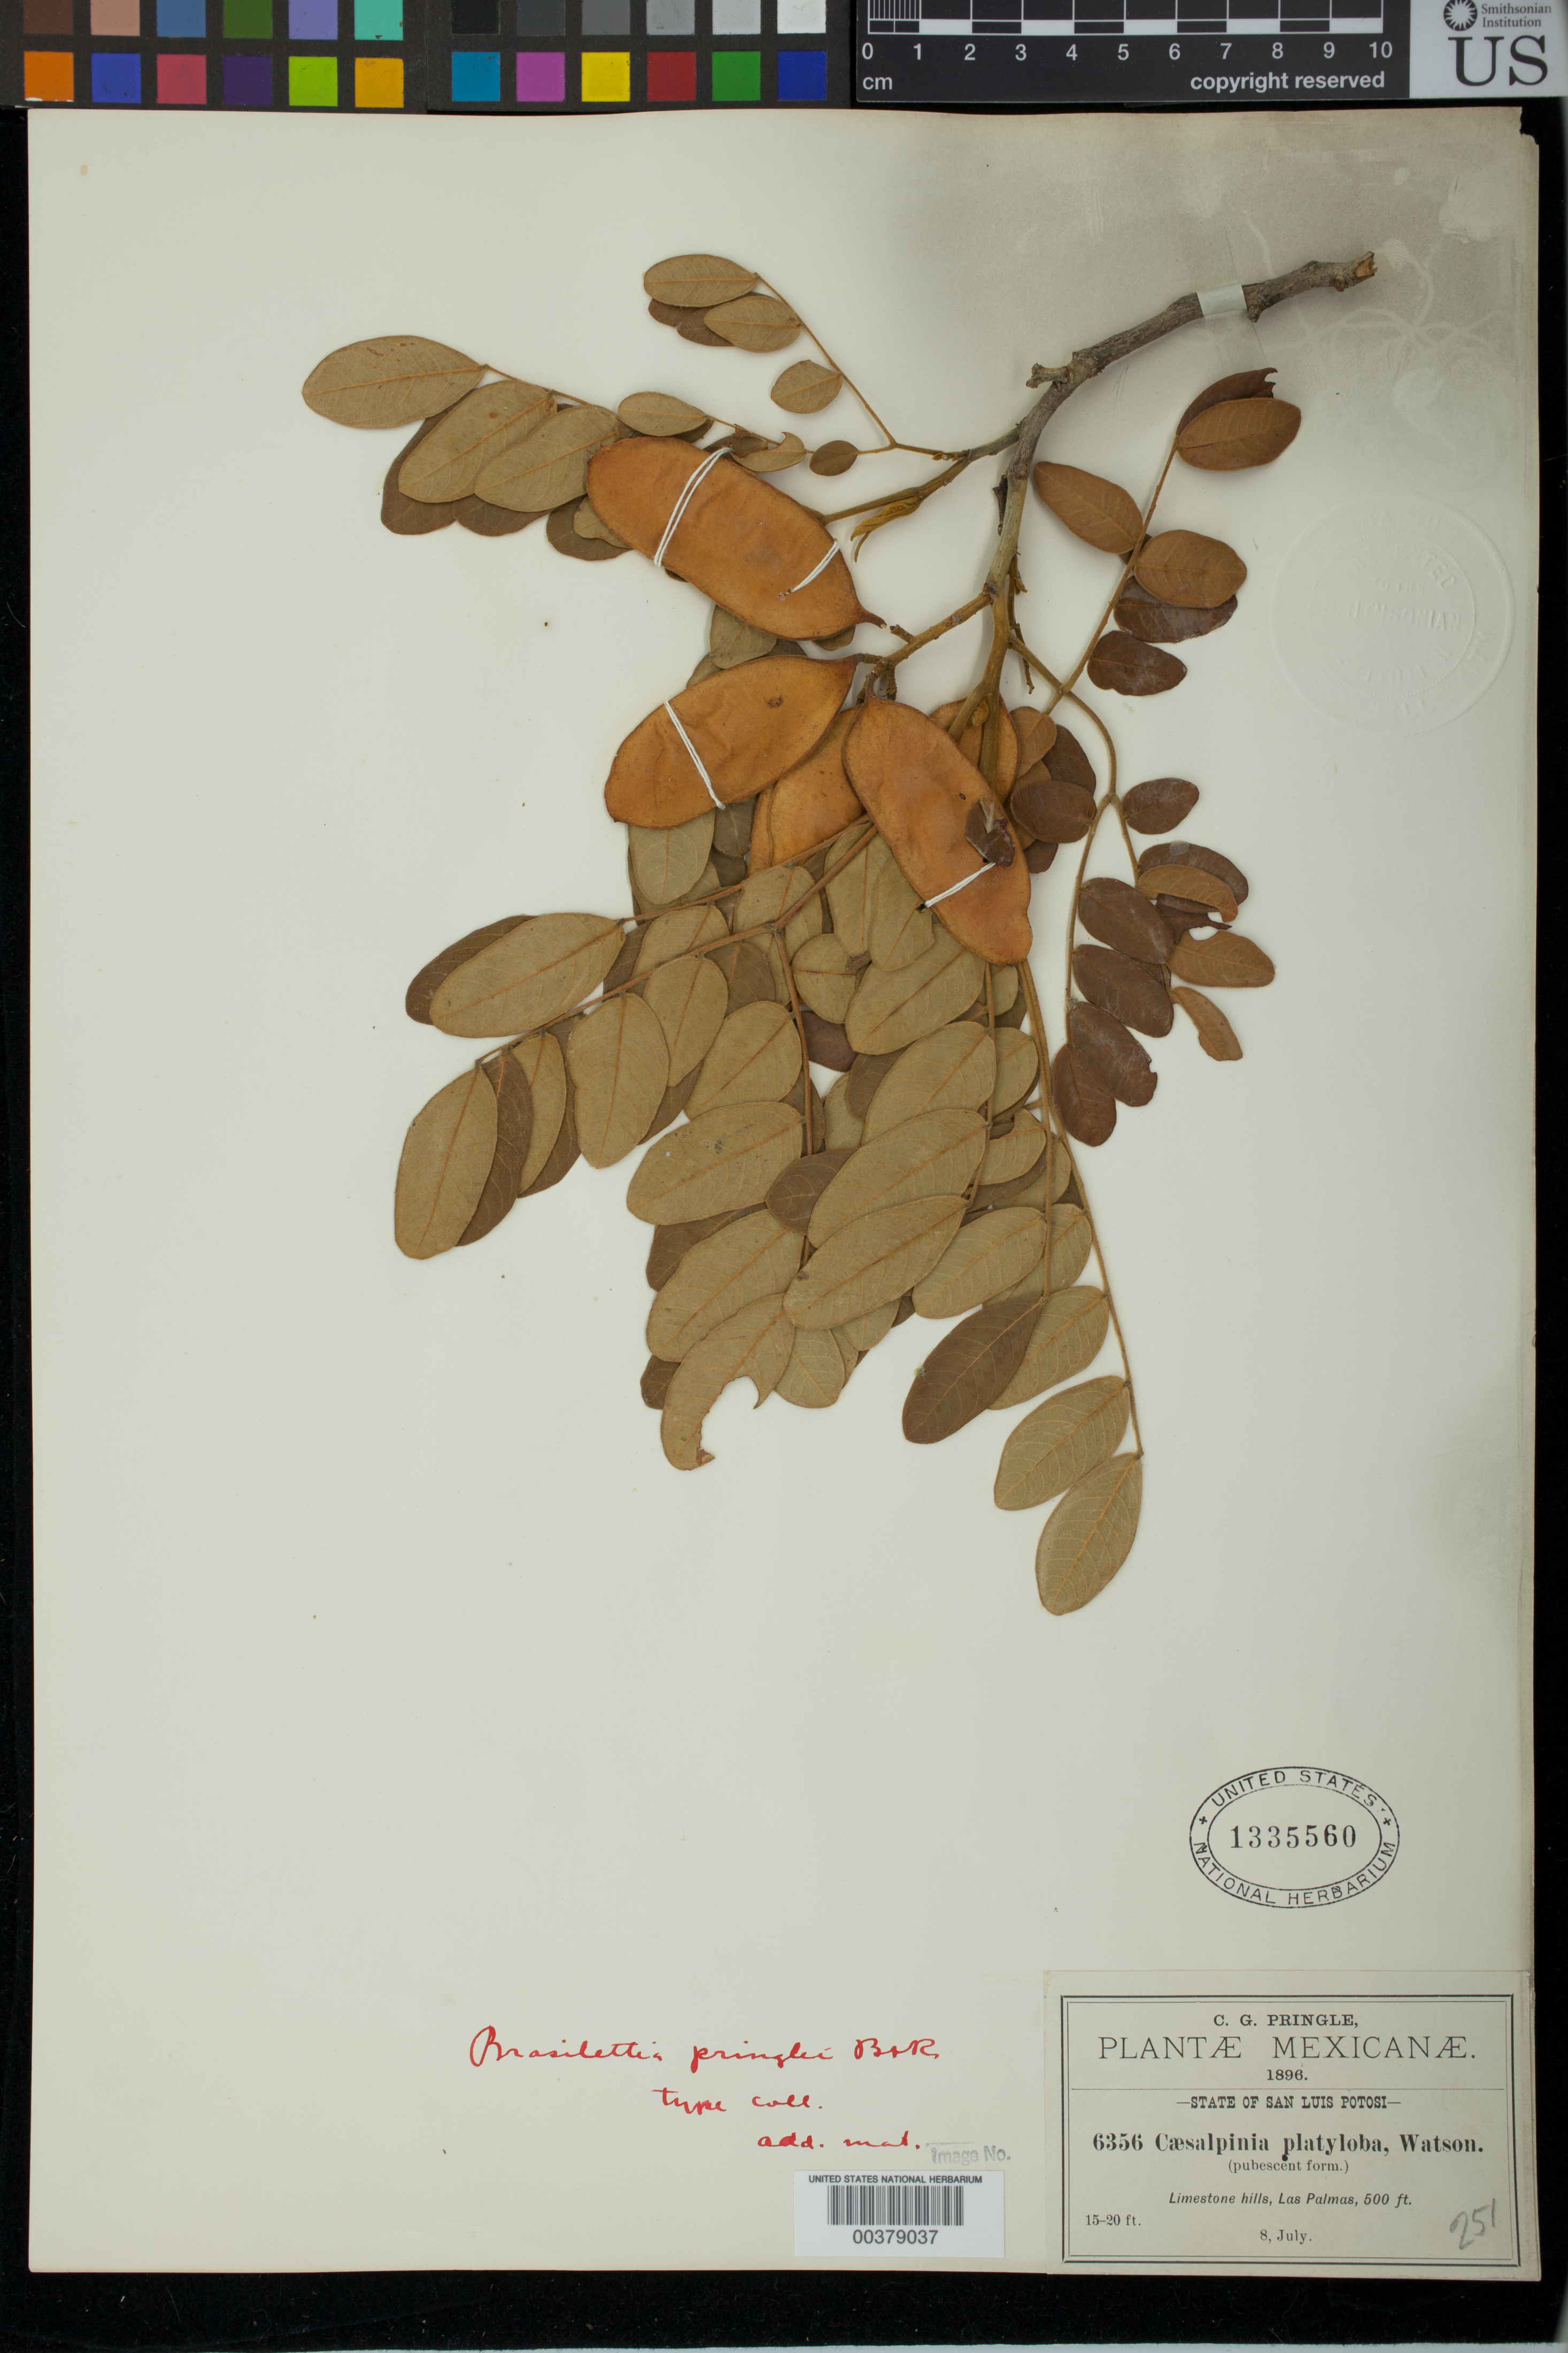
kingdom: Plantae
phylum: Tracheophyta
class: Magnoliopsida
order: Fabales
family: Fabaceae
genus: Brasilettia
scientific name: Brasilettia pringlei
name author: Britton & Rose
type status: Isotype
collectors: C. G. Pringle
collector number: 6356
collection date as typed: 08 Jul 1896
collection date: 1896-07-08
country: Mexico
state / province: San Luis Potosi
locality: Las Palmas.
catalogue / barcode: US 1335560